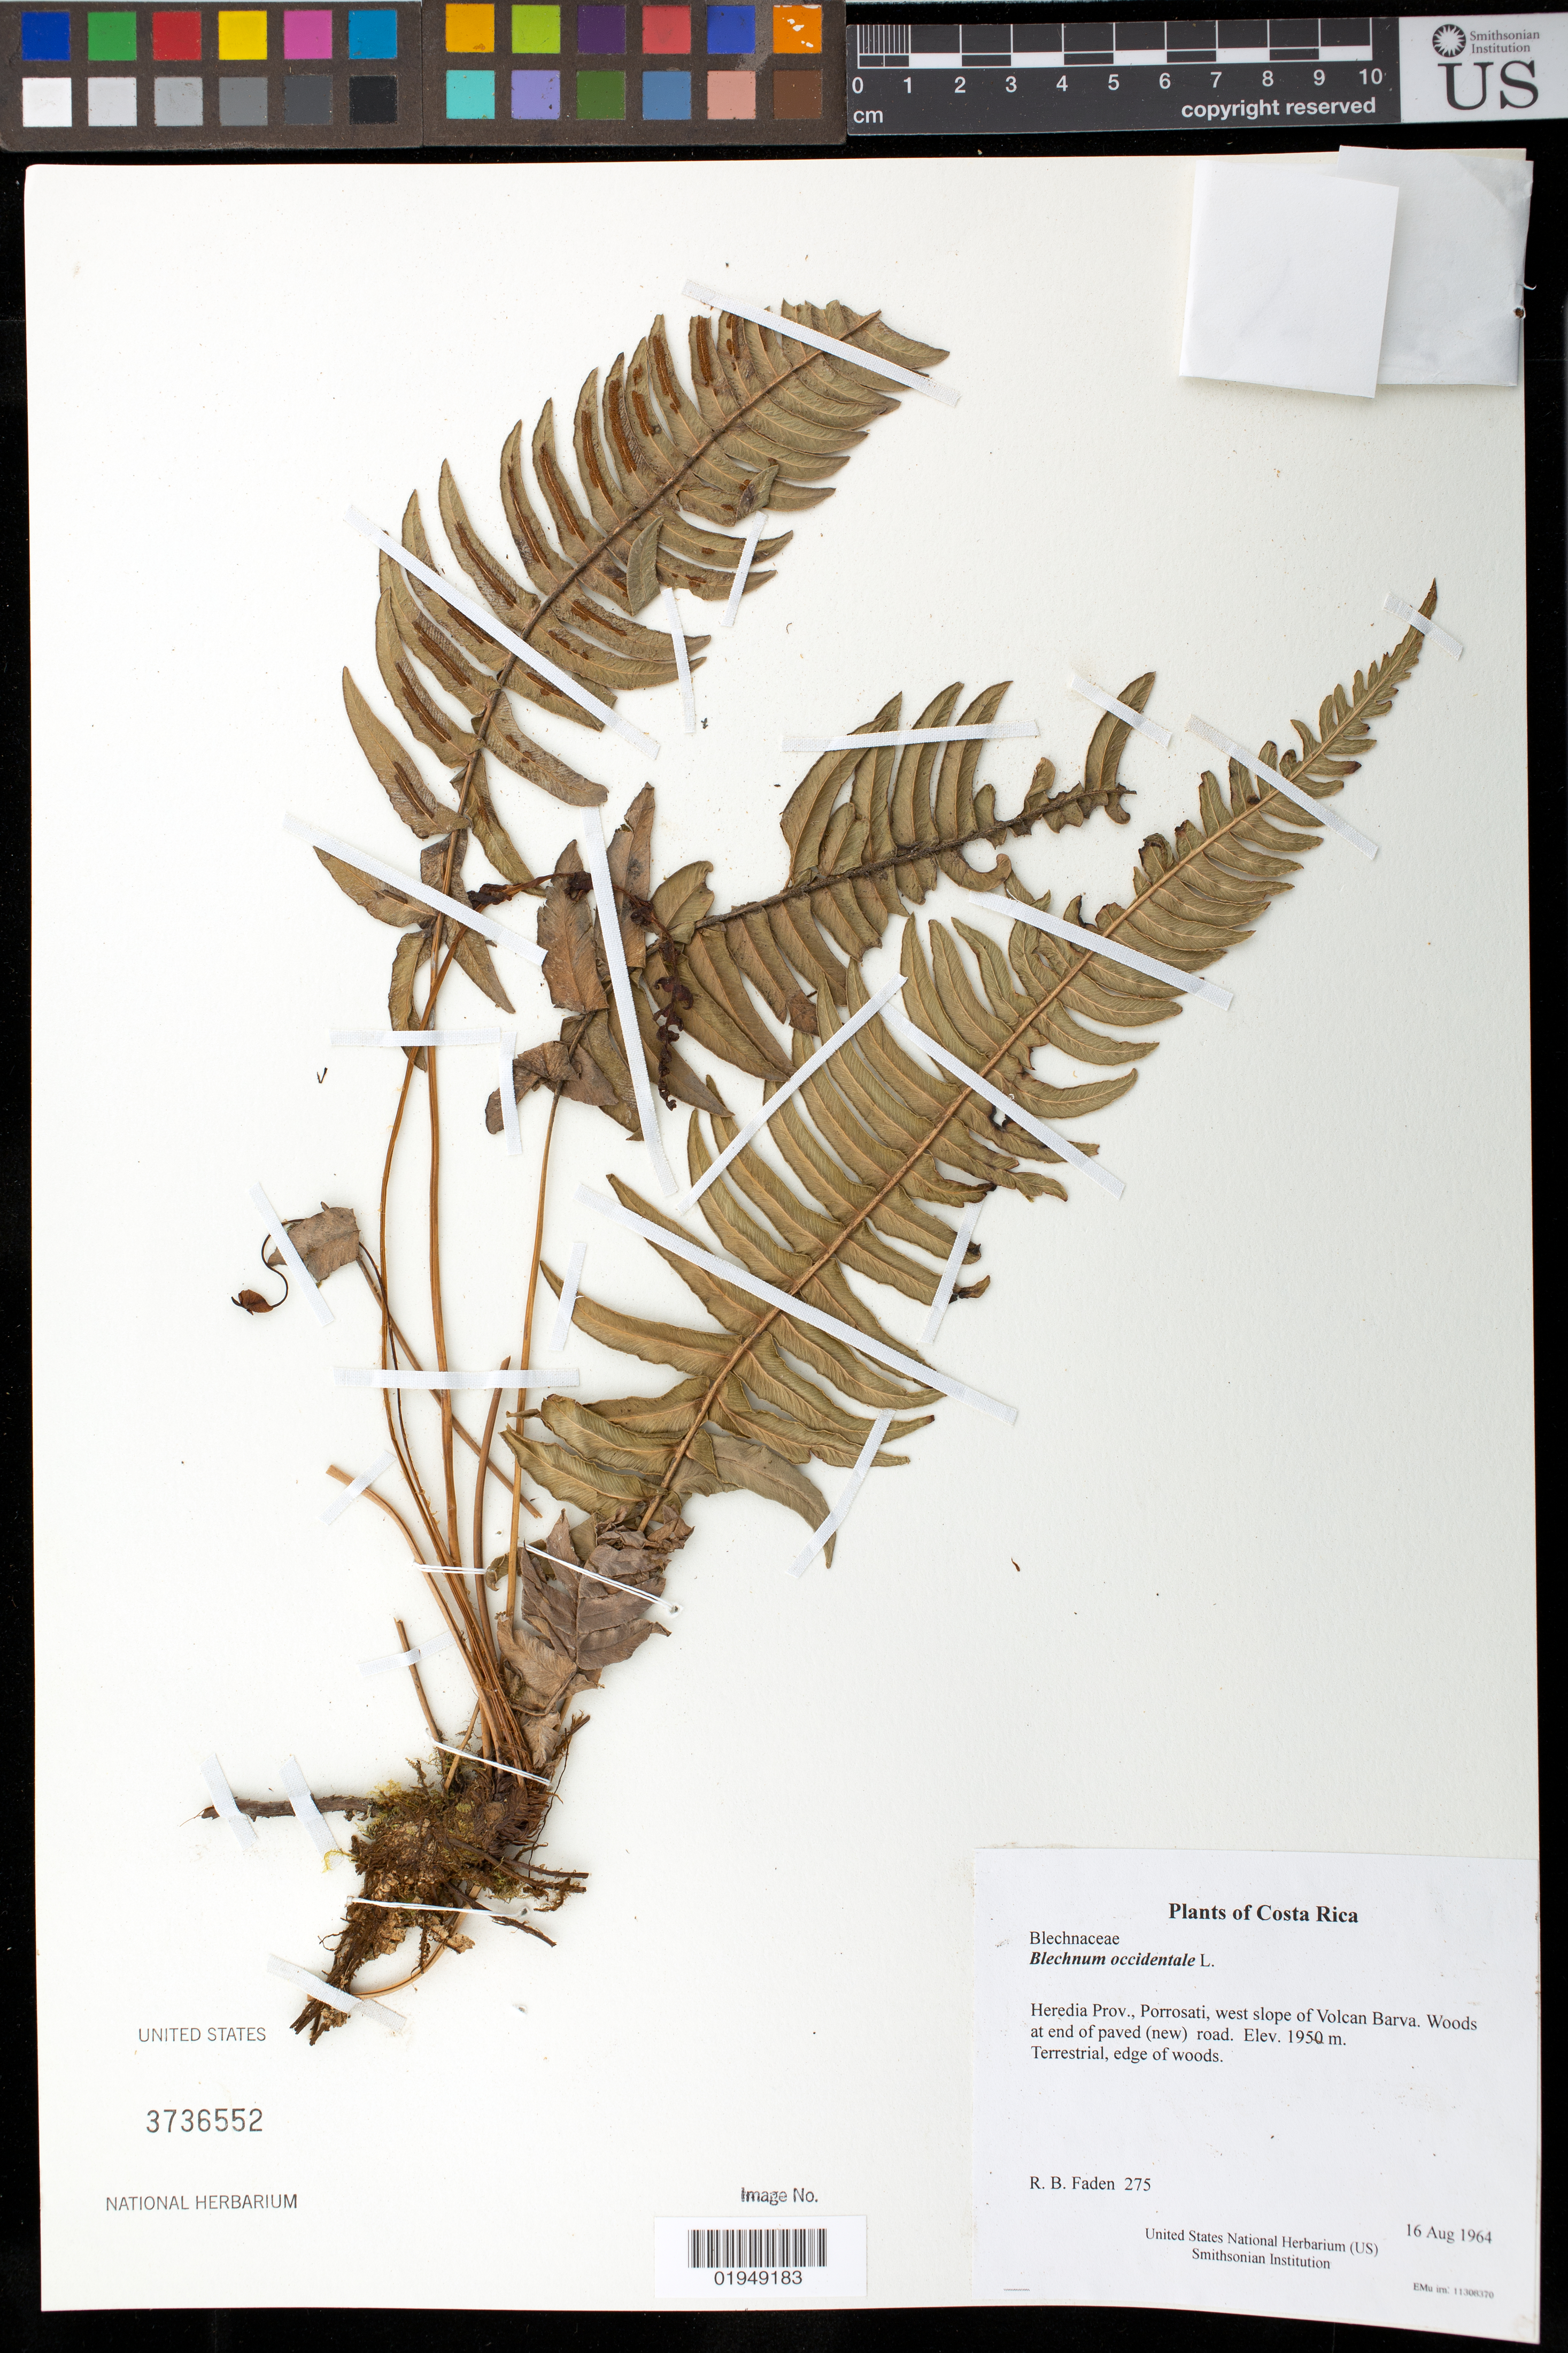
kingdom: Plantae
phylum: Tracheophyta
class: Polypodiopsida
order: Polypodiales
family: Blechnaceae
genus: Blechnum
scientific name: Blechnum occidentale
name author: L.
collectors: R. B. Faden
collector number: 275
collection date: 1964-08-16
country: Costa Rica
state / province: Heredia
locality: Porrosati, west slope of Volcan Barva. Woods at end of paved (new) road.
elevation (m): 1950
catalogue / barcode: US 3736552